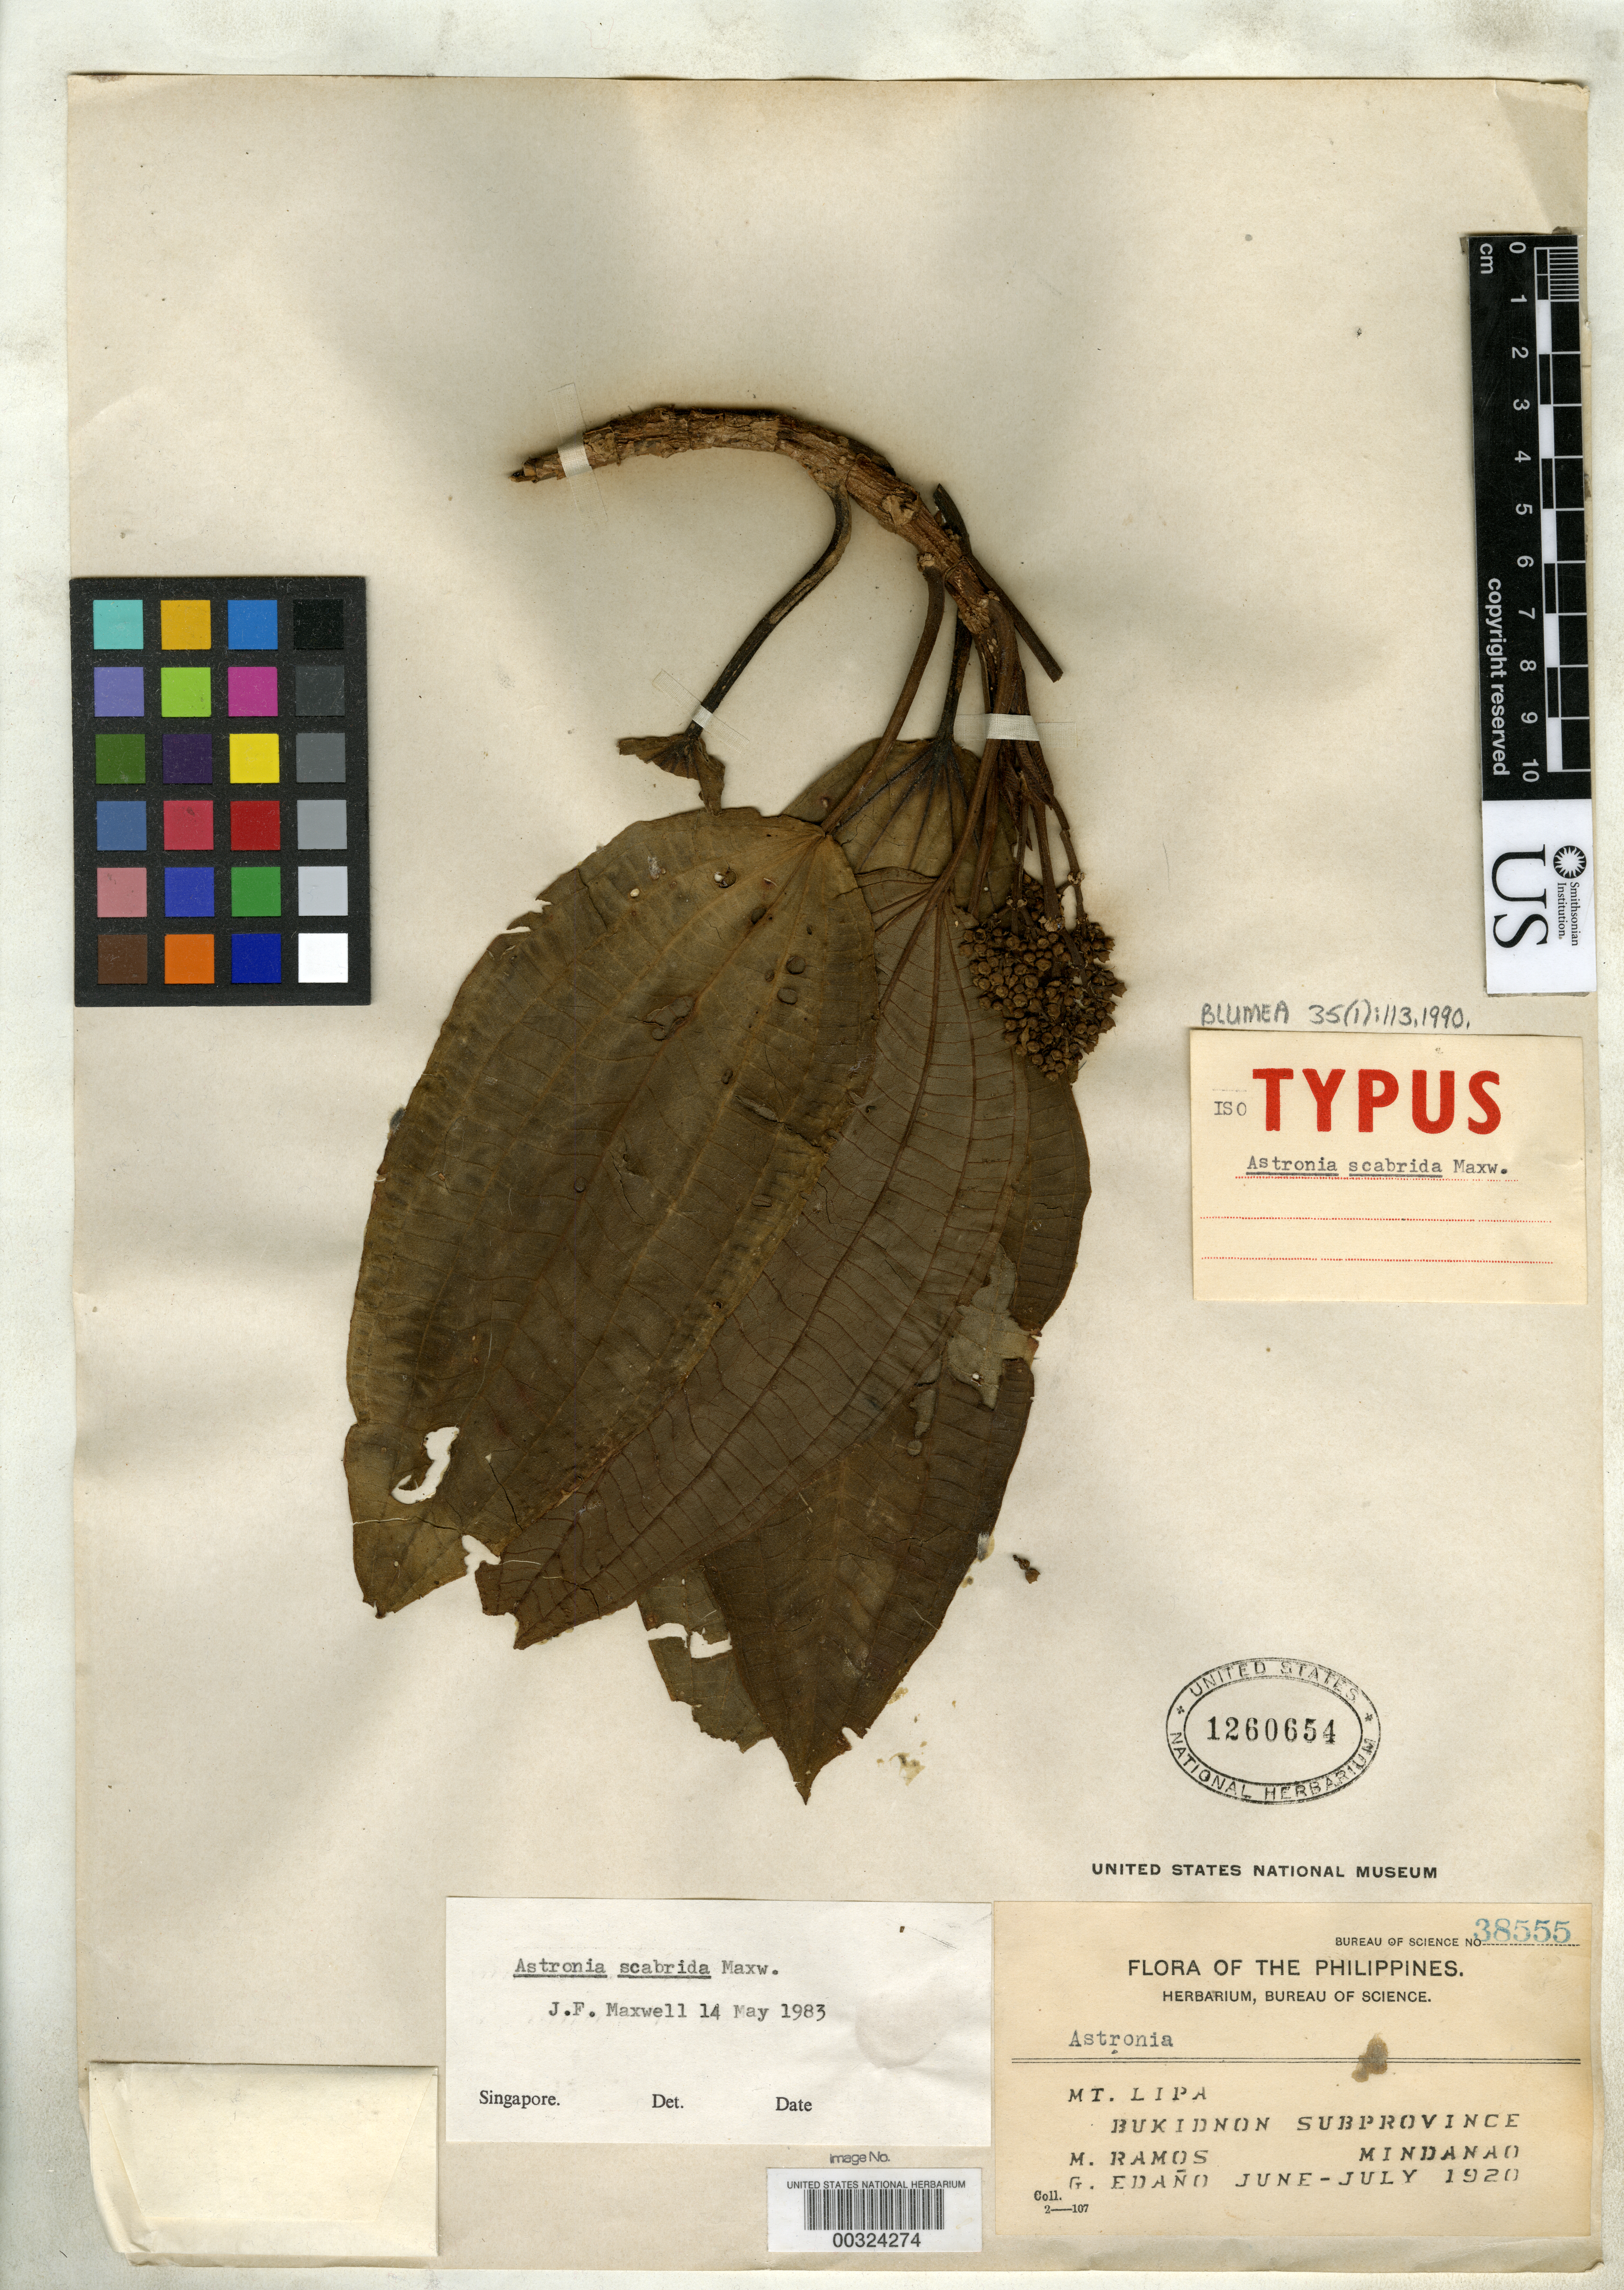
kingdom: Plantae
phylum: Tracheophyta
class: Magnoliopsida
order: Myrtales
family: Melastomataceae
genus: Astronia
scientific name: Astronia scabrida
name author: J.F. Maxwell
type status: Isotype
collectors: M. Ramos & G. E. Edaño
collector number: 38555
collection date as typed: Jun 1920 to -- Jul 1920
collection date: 1920-06/1920-07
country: Philippines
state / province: Northern Mindanao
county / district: Bukidnon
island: Mindanao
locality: Mount Lipa.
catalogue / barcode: US 1260654